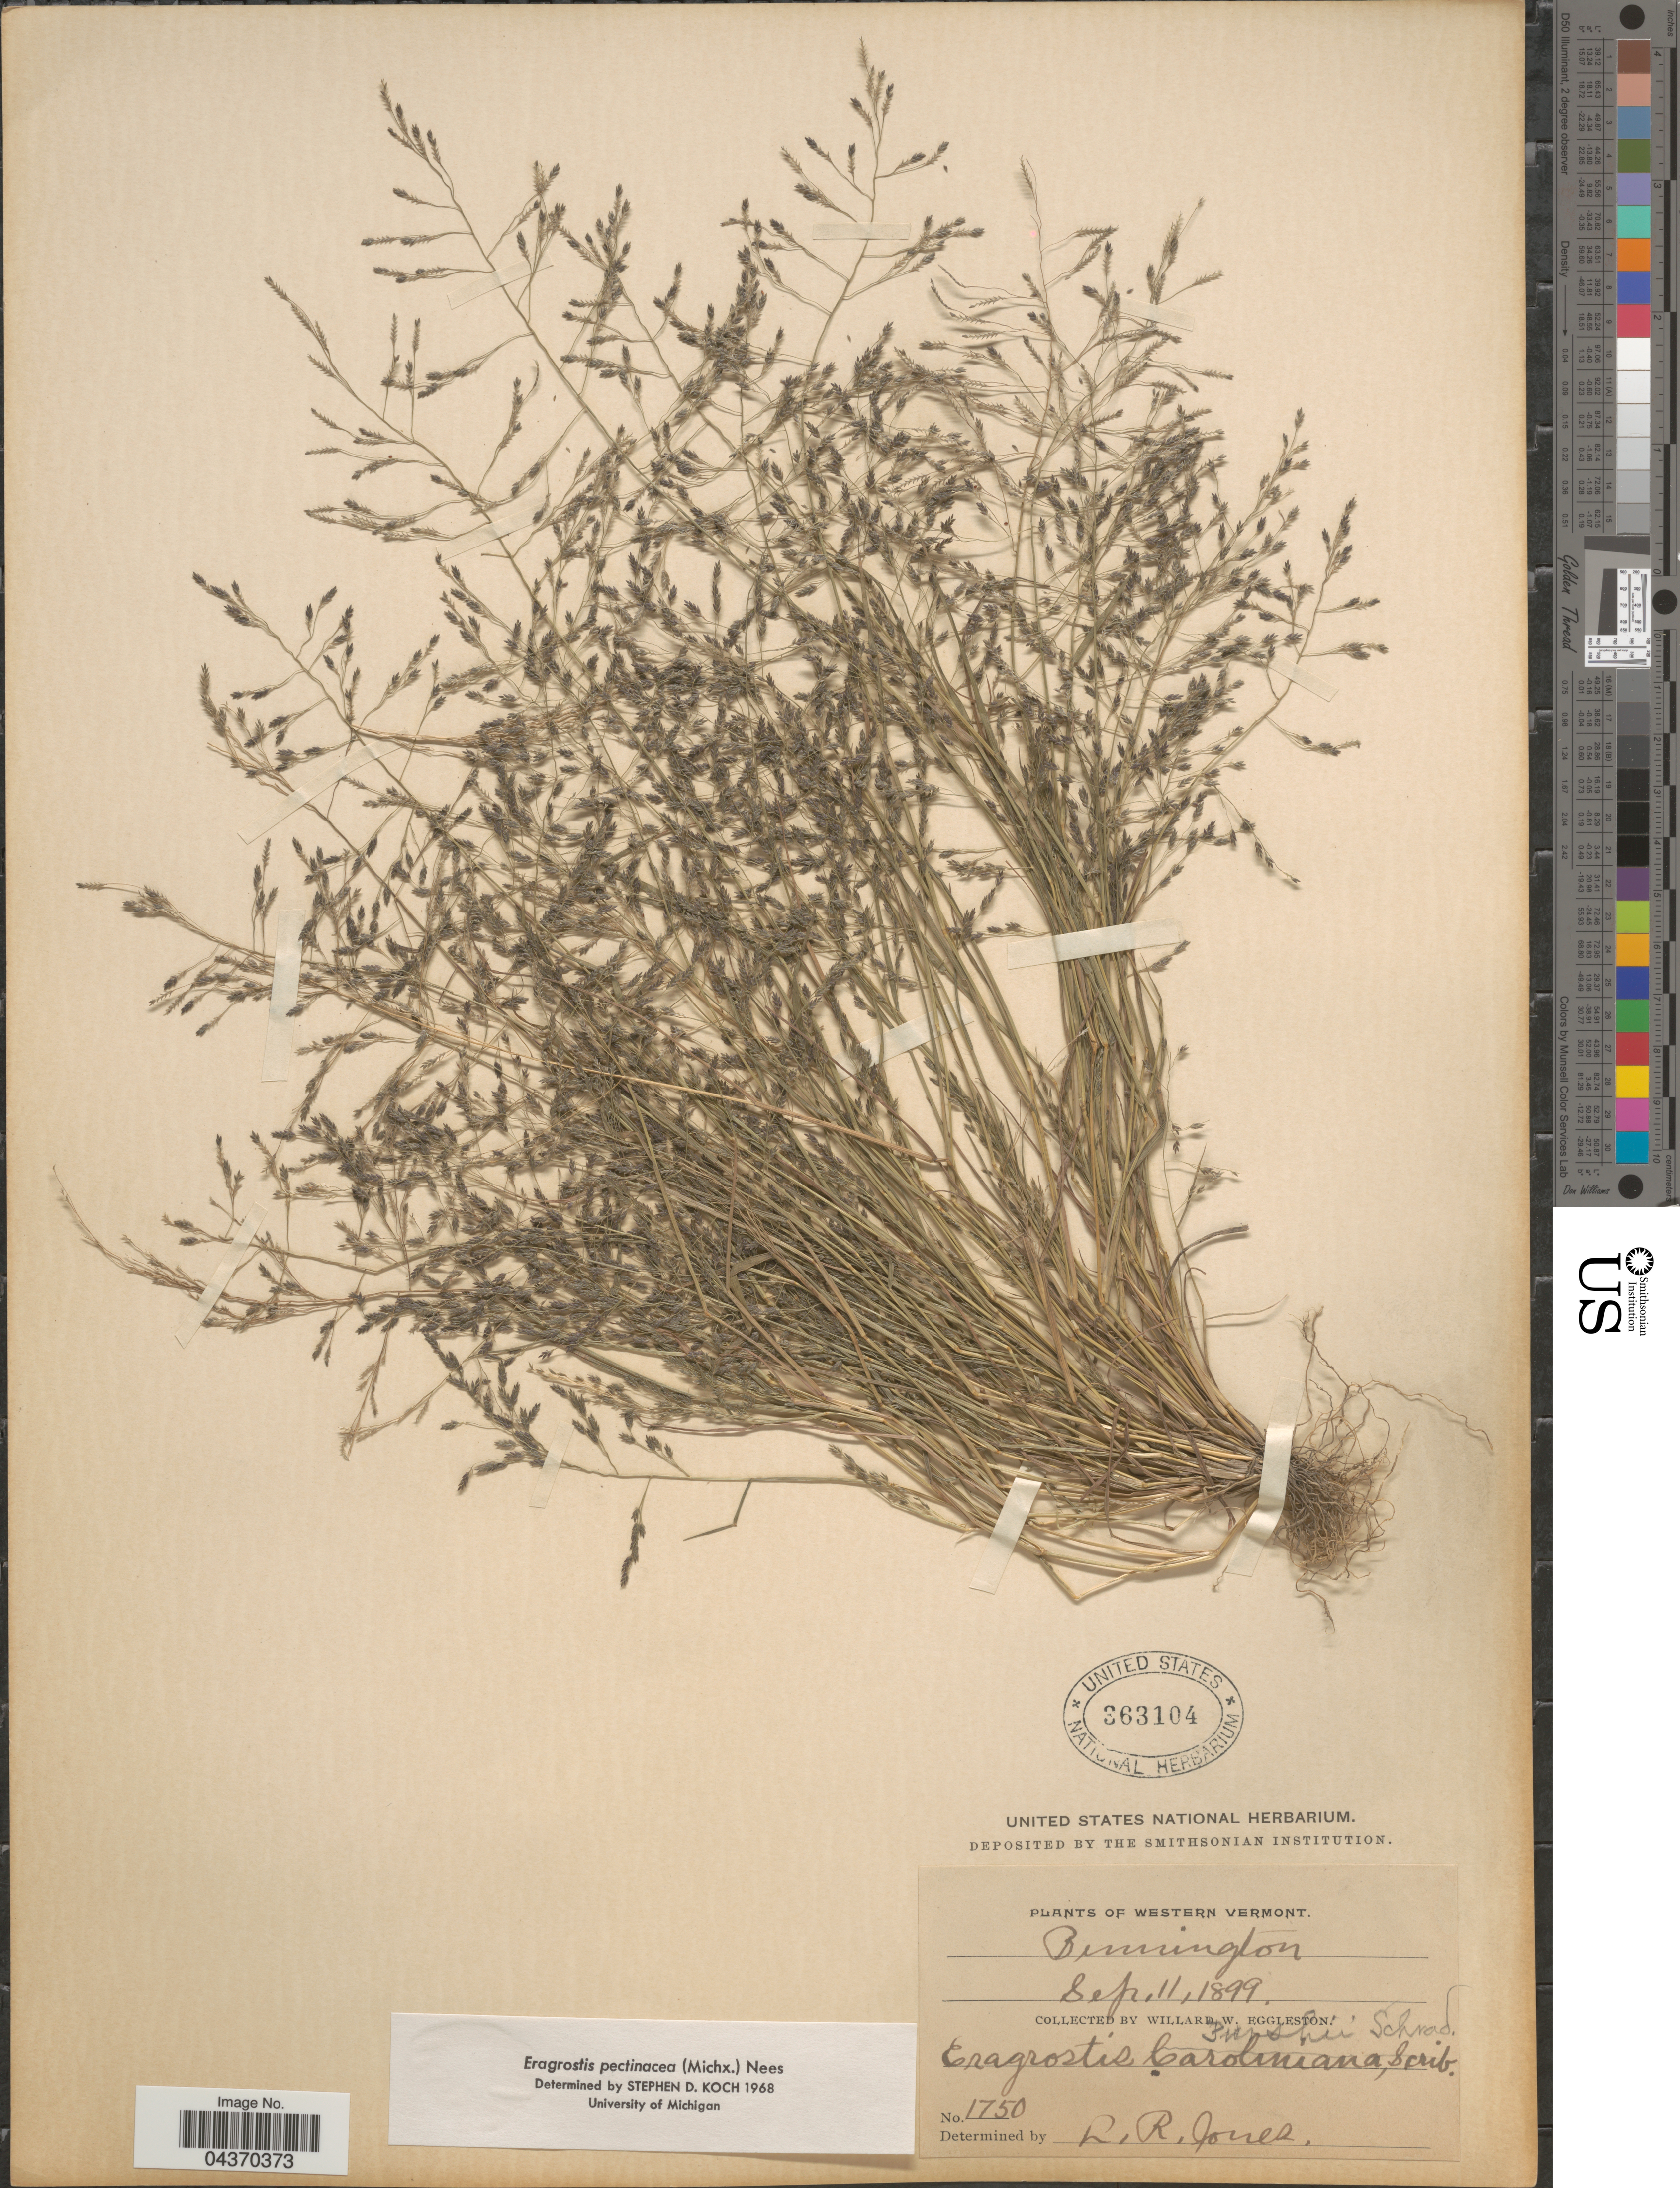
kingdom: Plantae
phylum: Tracheophyta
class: Liliopsida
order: Poales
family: Poaceae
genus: Eragrostis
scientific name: Eragrostis pectinacea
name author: (Michx.) Nees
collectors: W. W. Eggleston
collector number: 1750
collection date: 1899-09-11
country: United States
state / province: Vermont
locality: Western Vermont. Bennington.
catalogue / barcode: US 363104